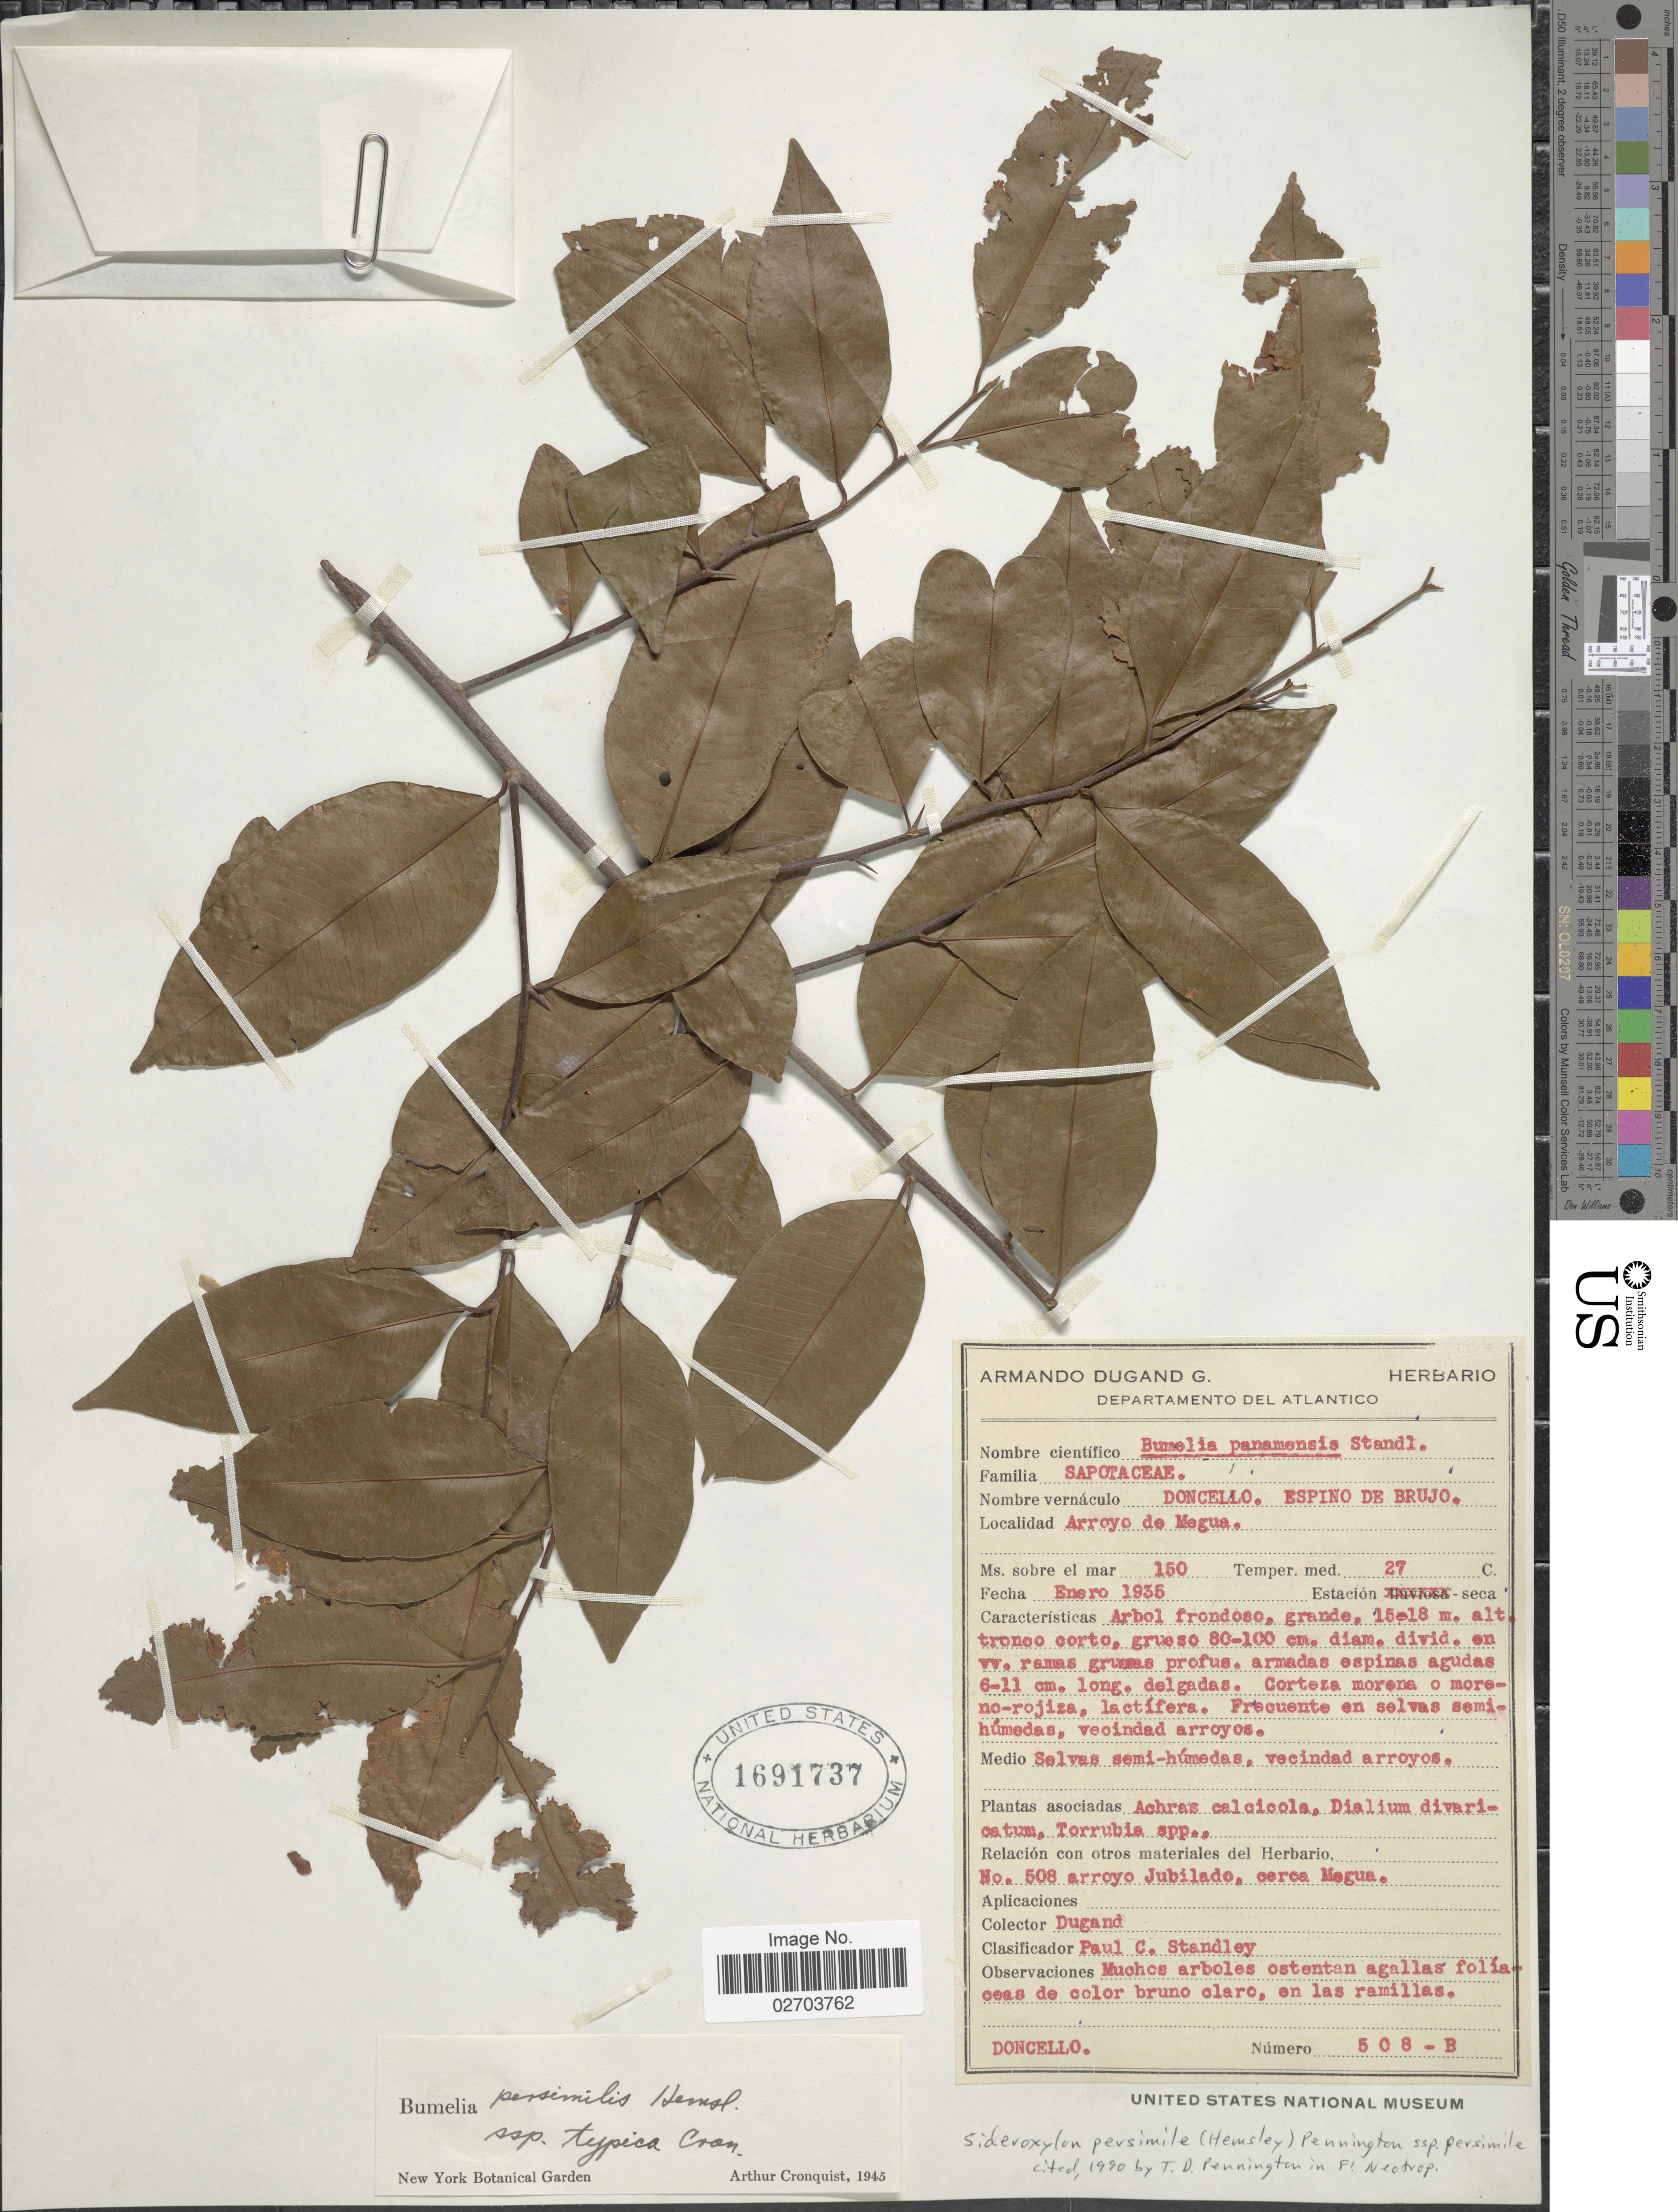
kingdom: Plantae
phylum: Tracheophyta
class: Magnoliopsida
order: Ericales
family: Sapotaceae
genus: Sideroxylon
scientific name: Sideroxylon persimile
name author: (Hemsl.) T.D. Penn.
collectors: Ex herb. Armando Dugand G.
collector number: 508-B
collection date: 1935-01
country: Colombia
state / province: Atlántico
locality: Arroyo de Megua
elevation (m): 150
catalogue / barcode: US 1691737